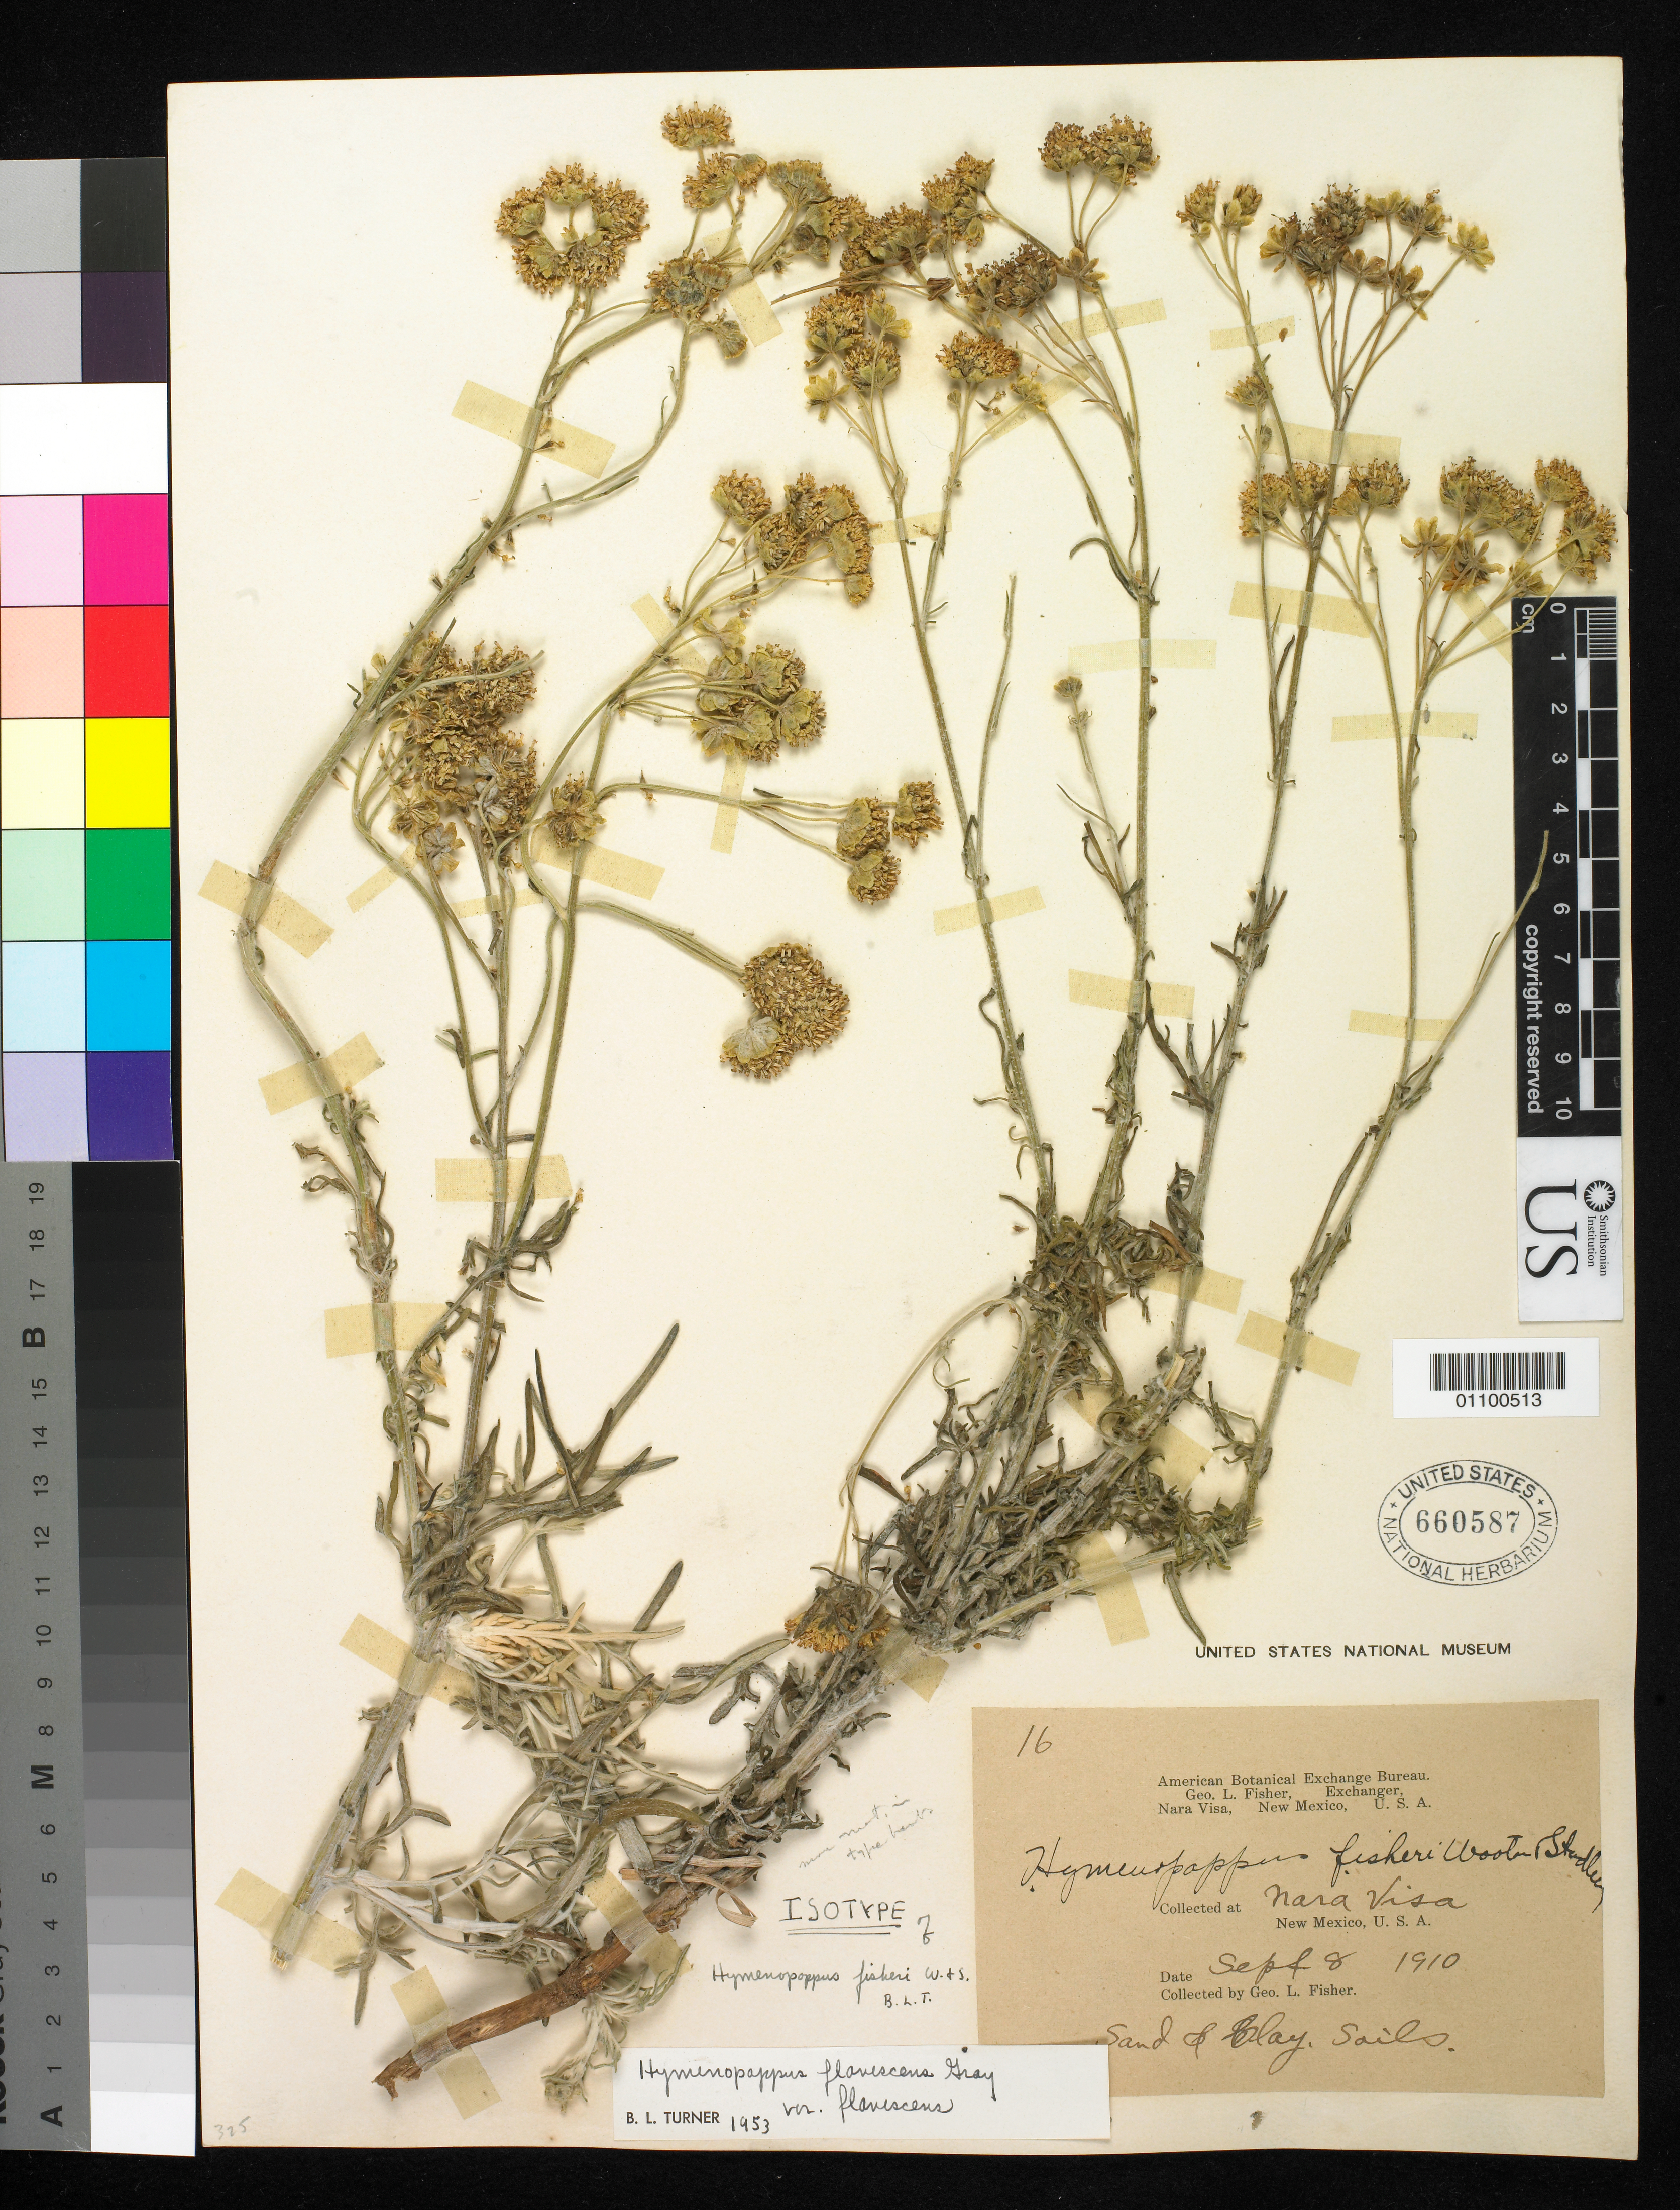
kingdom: Plantae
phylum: Tracheophyta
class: Magnoliopsida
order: Asterales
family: Asteraceae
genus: Hymenopappus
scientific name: Hymenopappus fisheri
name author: Wooton & Standl.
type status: Isotype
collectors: G. L. Fisher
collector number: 16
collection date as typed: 08 Sep 1910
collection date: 1910-09-08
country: United States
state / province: New Mexico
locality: Near Nara Visa.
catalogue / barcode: US 660587